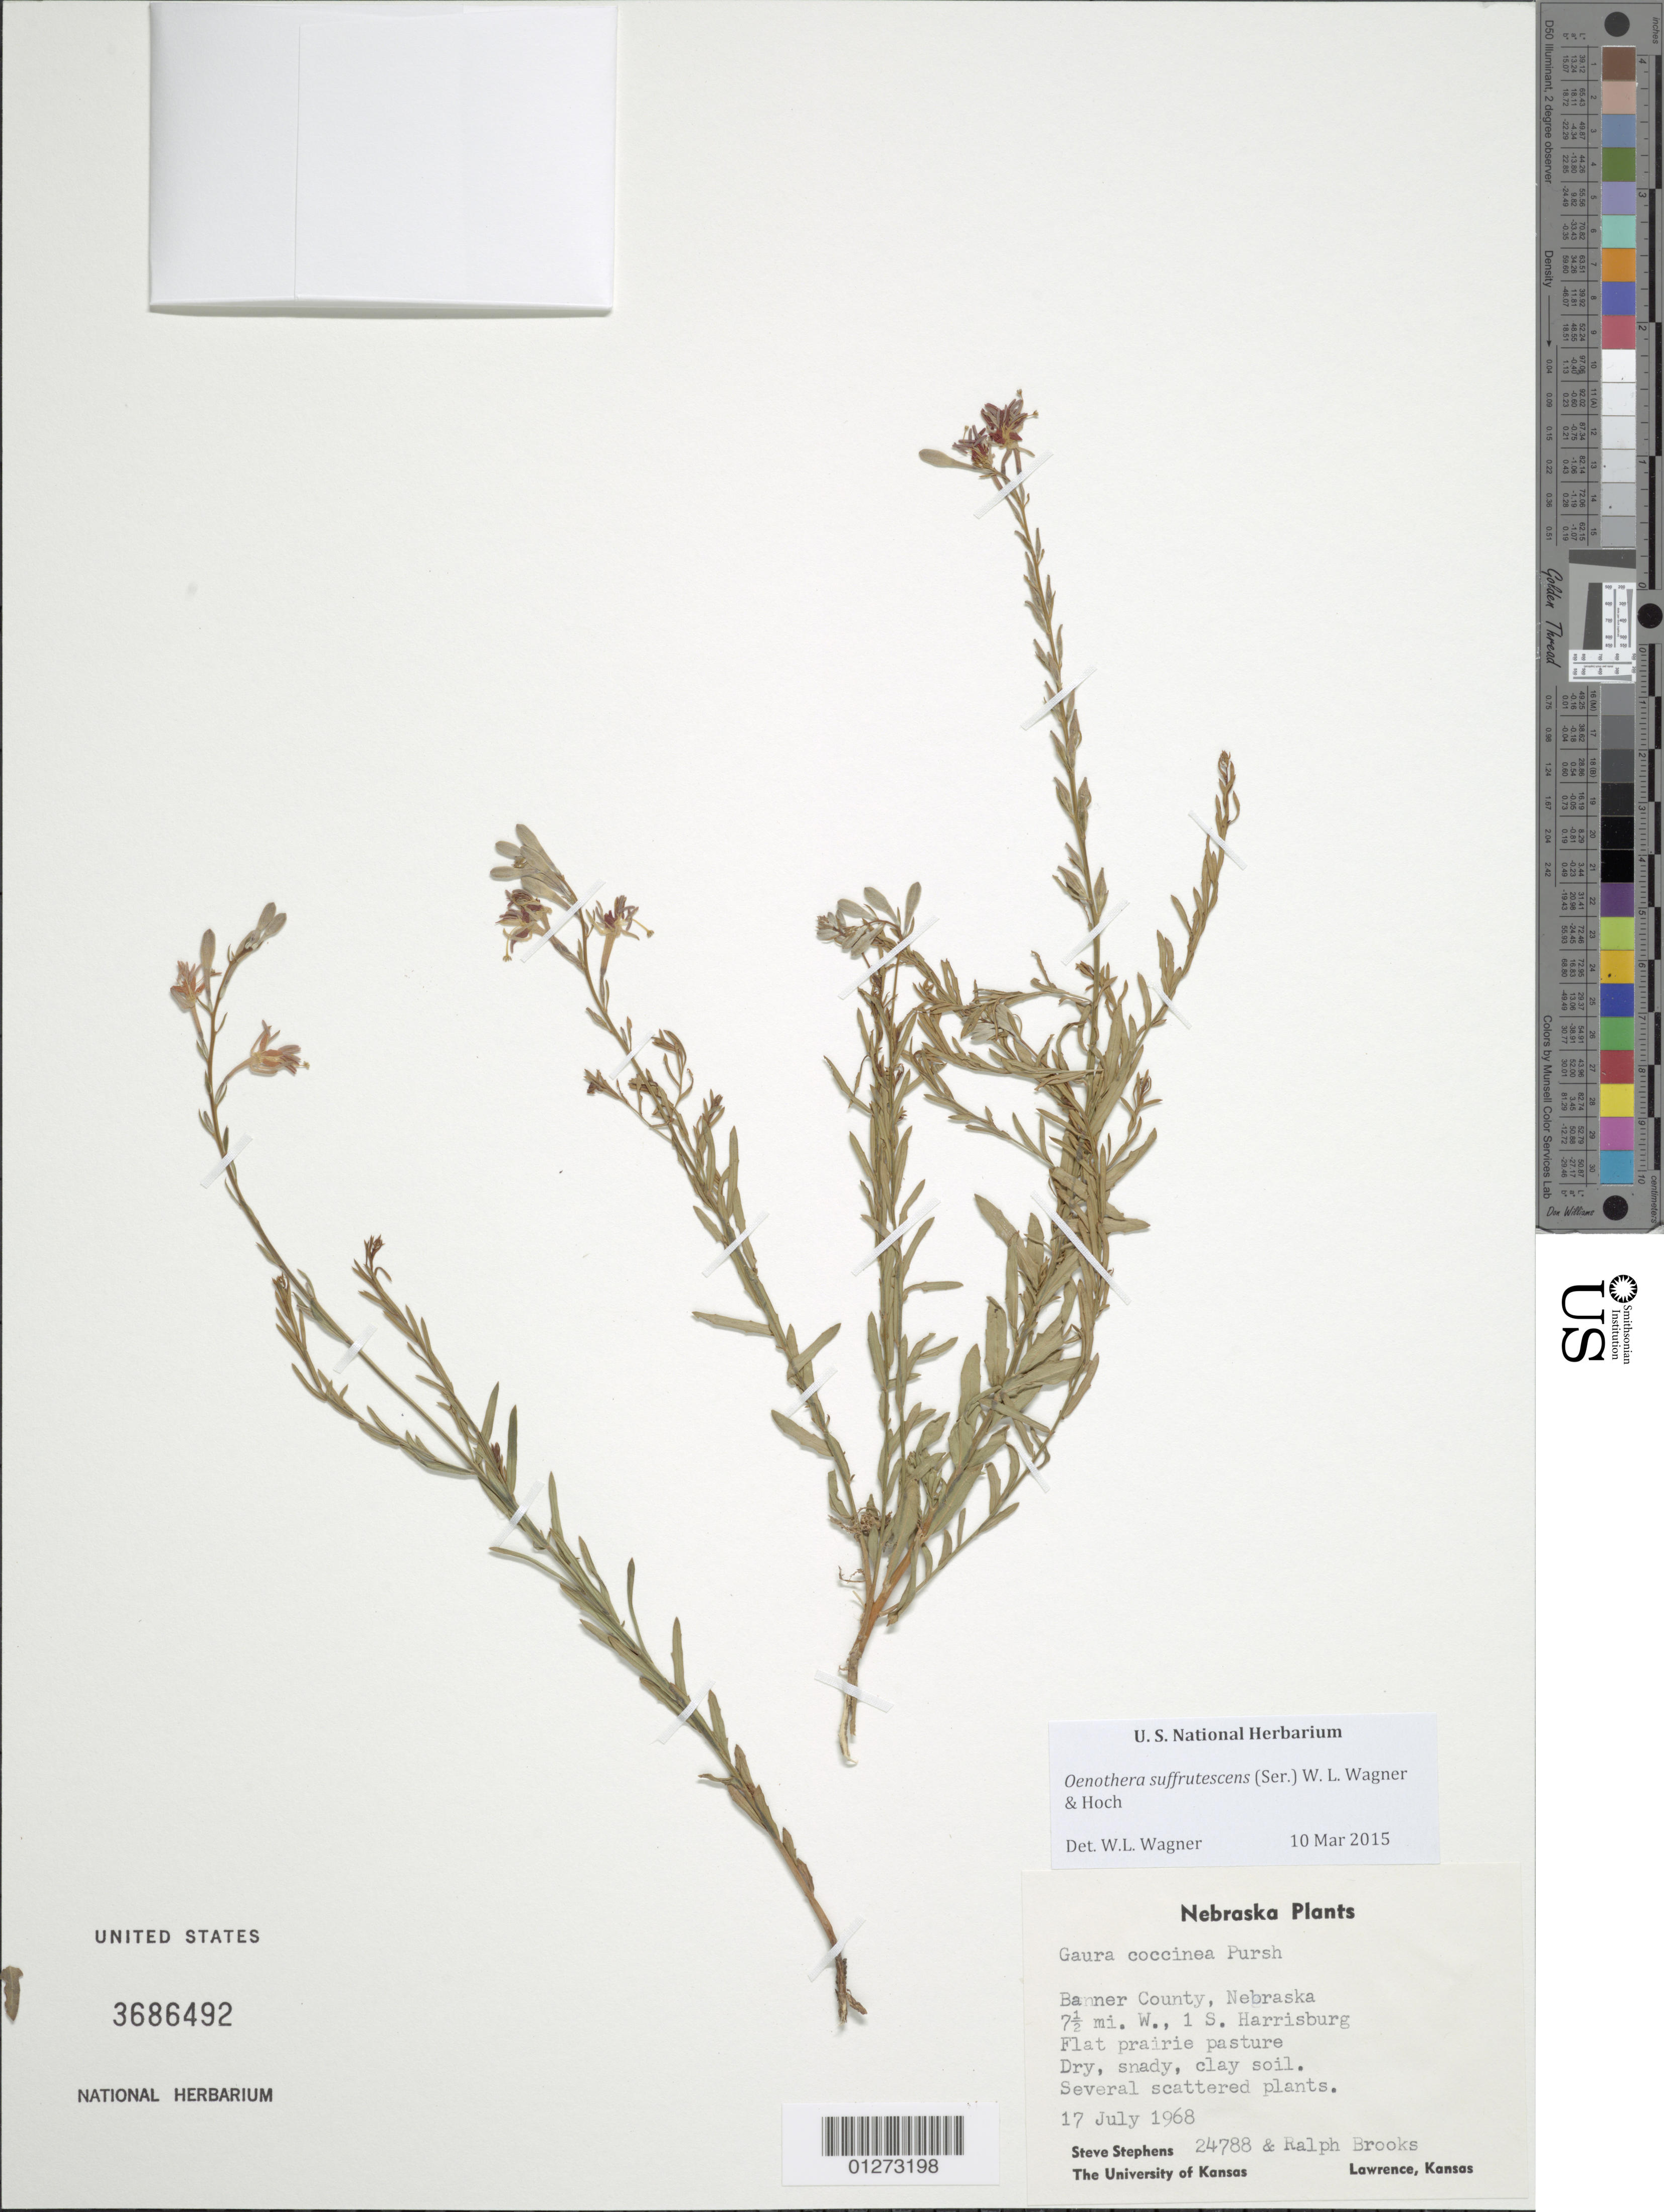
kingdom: Plantae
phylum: Tracheophyta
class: Magnoliopsida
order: Myrtales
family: Onagraceae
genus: Oenothera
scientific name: Oenothera suffrutescens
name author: (Ser.) W.L. Wagner & Hoch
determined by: Wagner, W. L., (BOT), Smithsonian Institution - National Museum of Natural History (UNITED STATES)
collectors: S. Stephens & R. E. Brooks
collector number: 24788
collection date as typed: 17 July 1968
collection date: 1968-07-17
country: United States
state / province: Nebraska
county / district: Banner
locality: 7.5 mi W, 1 S Harrisburg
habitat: Flat prairie pasture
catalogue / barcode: US 3686492